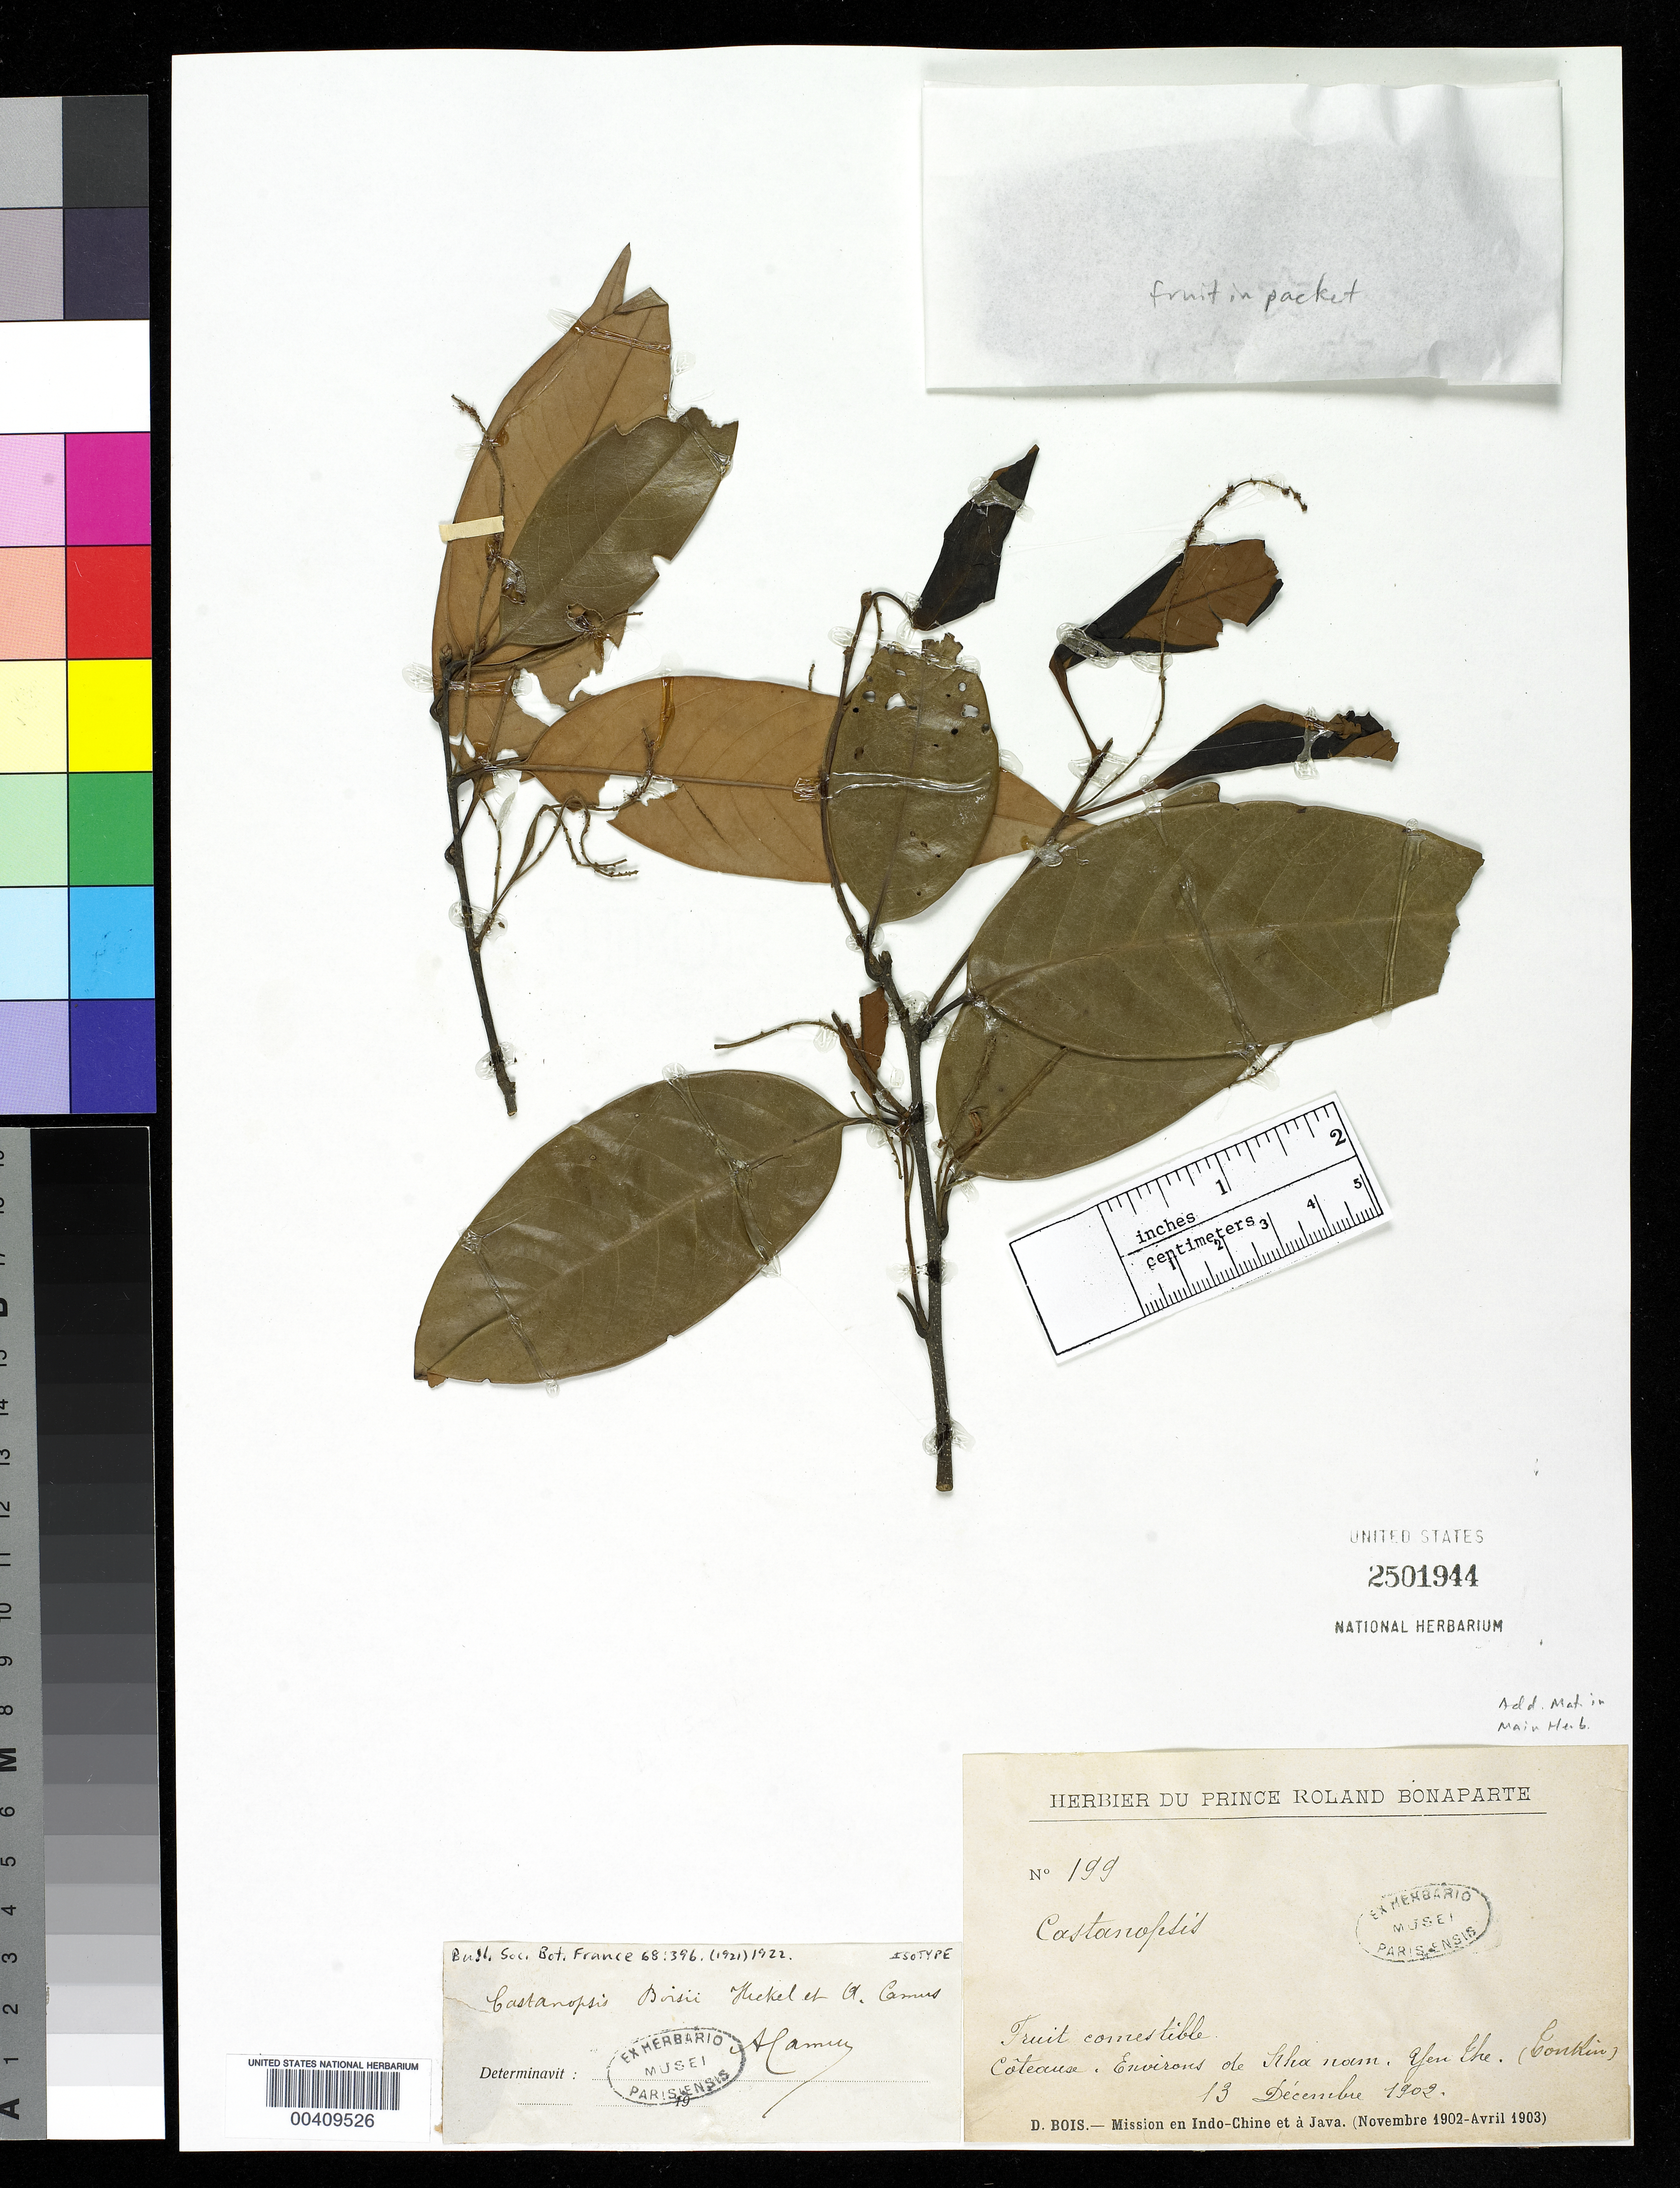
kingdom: Plantae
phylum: Tracheophyta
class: Magnoliopsida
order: Fagales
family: Fagaceae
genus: Castanopsis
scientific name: Castanopsis boisii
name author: Hickel & A. Camus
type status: Isotype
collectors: D. Bois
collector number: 199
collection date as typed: Nov 1902 to -- Apr 1903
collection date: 1902-11/1903-04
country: Vietnam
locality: Coteause, environs de Hhanoun. yen the.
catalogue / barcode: US 2501944